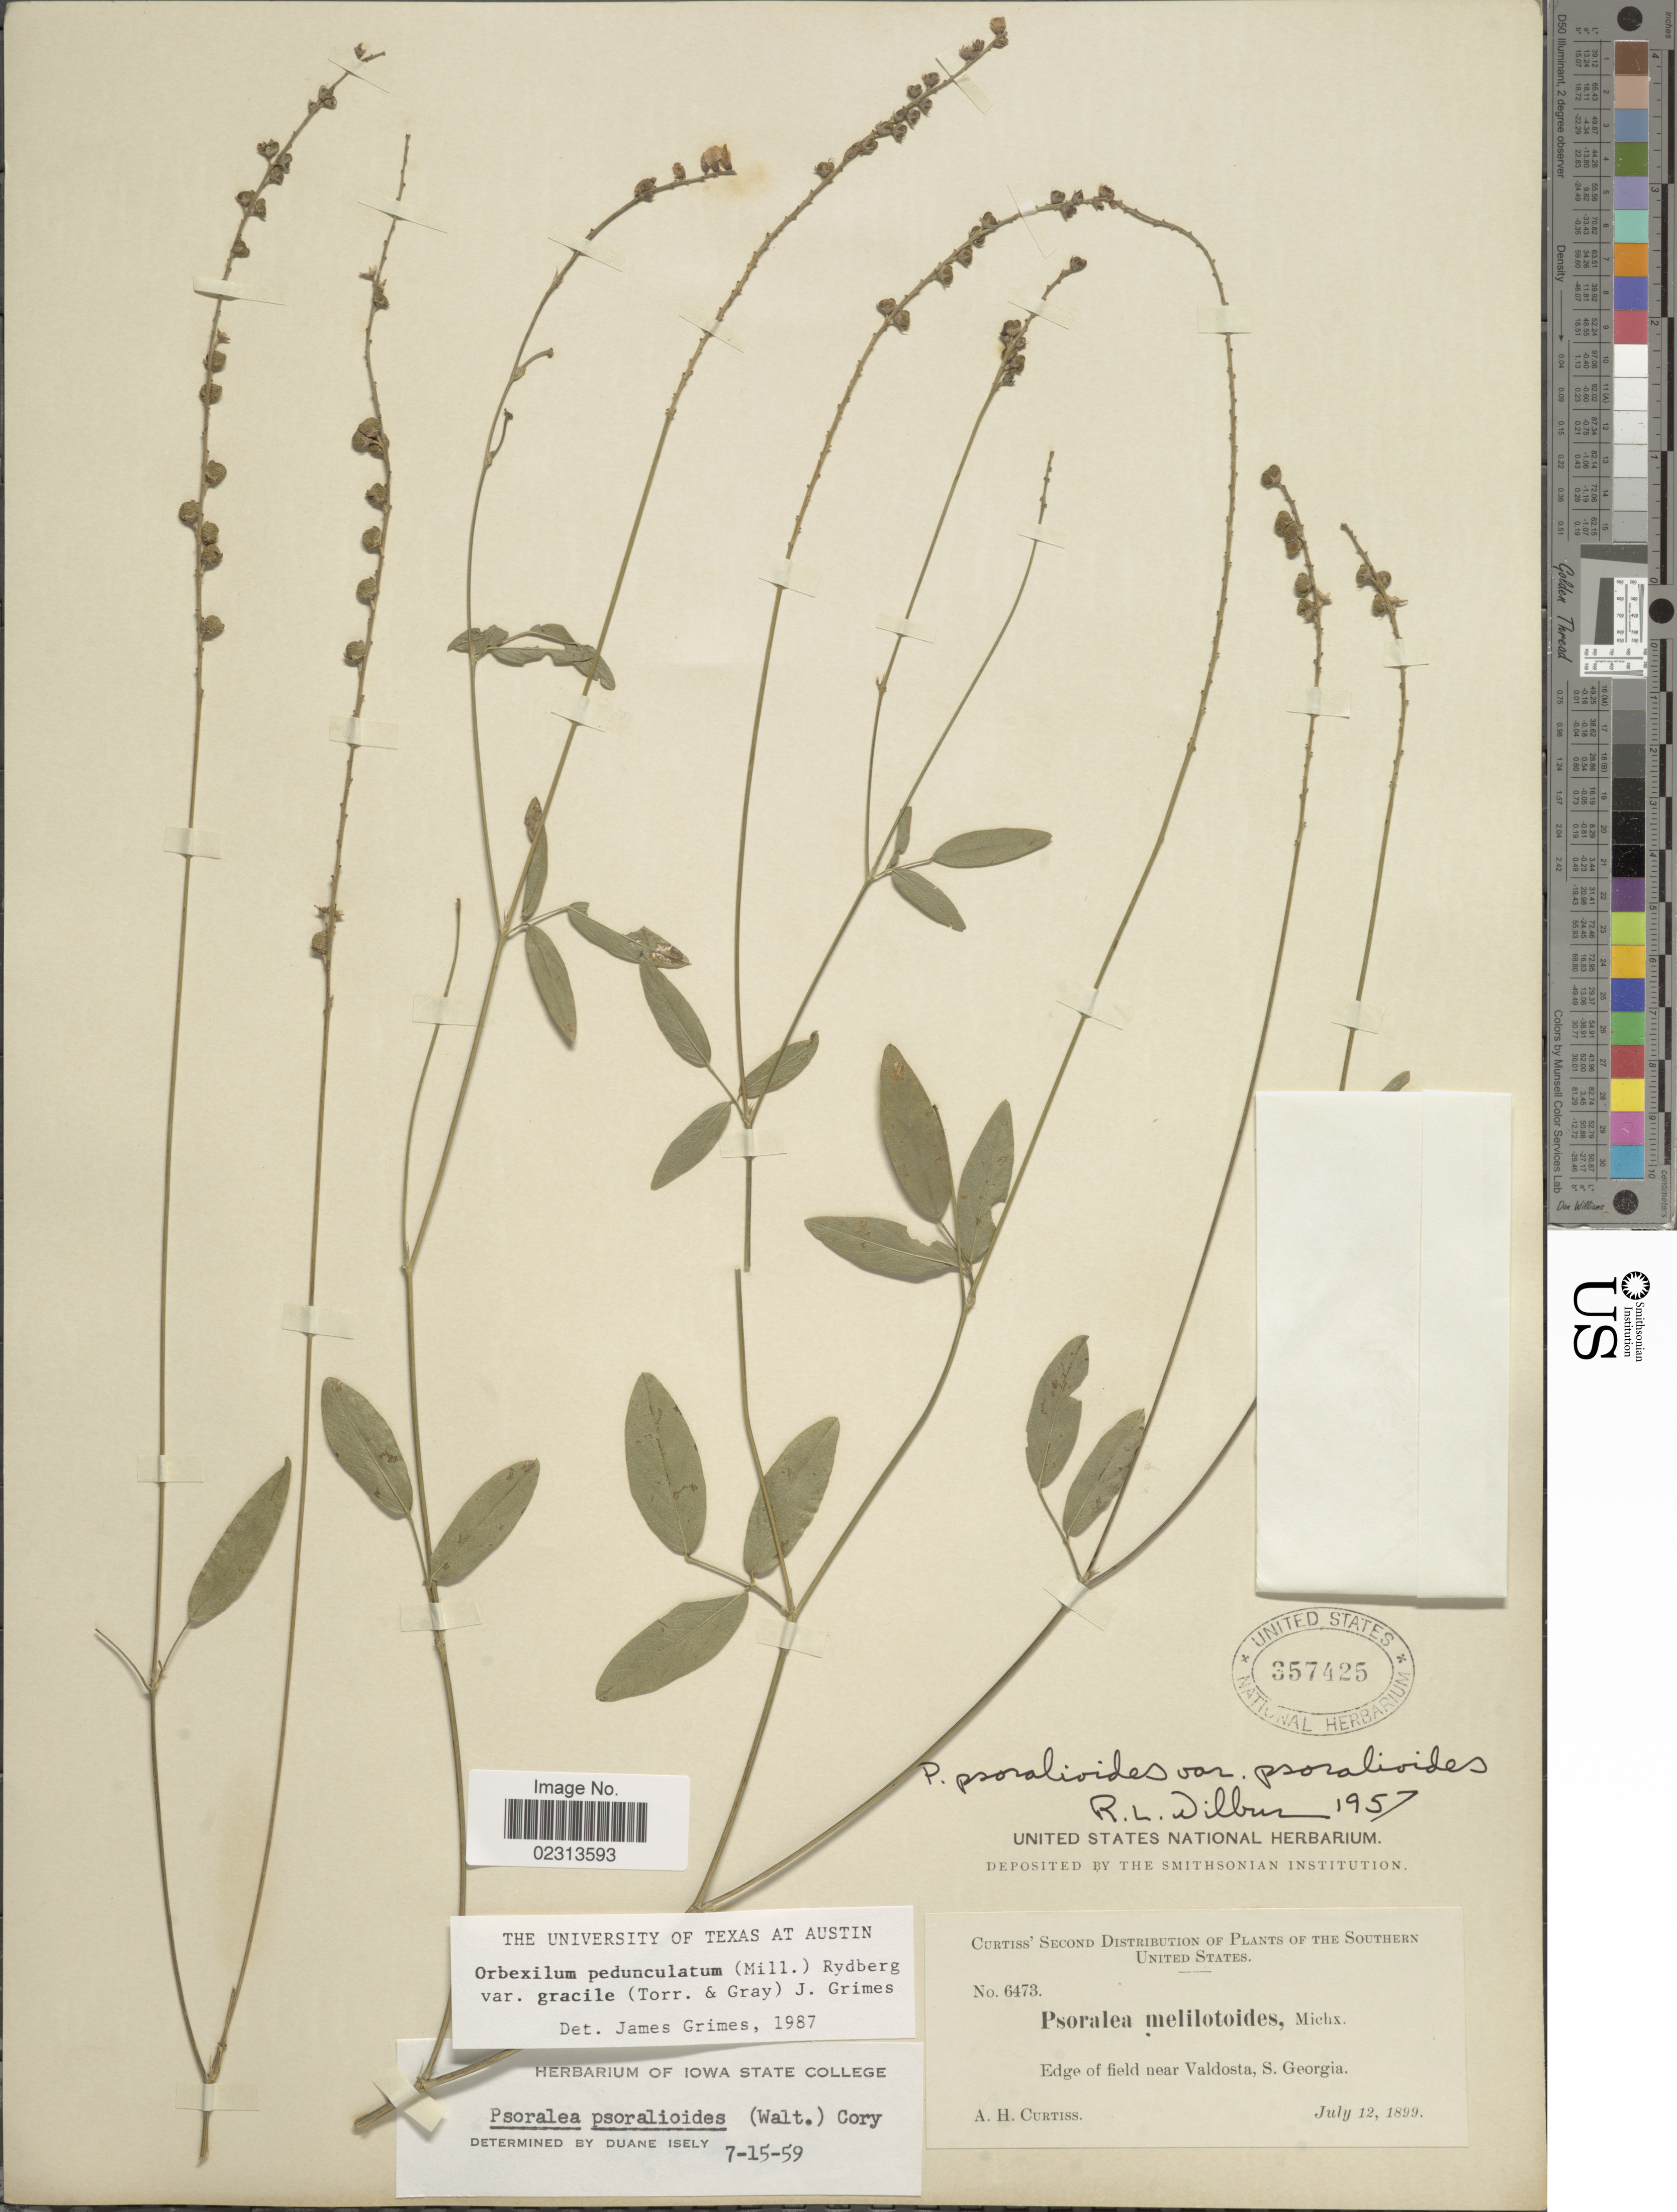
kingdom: Plantae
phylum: Tracheophyta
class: Magnoliopsida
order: Fabales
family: Fabaceae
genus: Orbexilum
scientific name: Orbexilum pedunculatum var. gracile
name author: (Torr. & A. Gray) J.W. Grimes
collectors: A. H. Curtiss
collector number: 6473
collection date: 1899-07-12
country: United States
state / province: Georgia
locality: Edge of field near Valdosta, S. Georgia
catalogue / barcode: US 357425